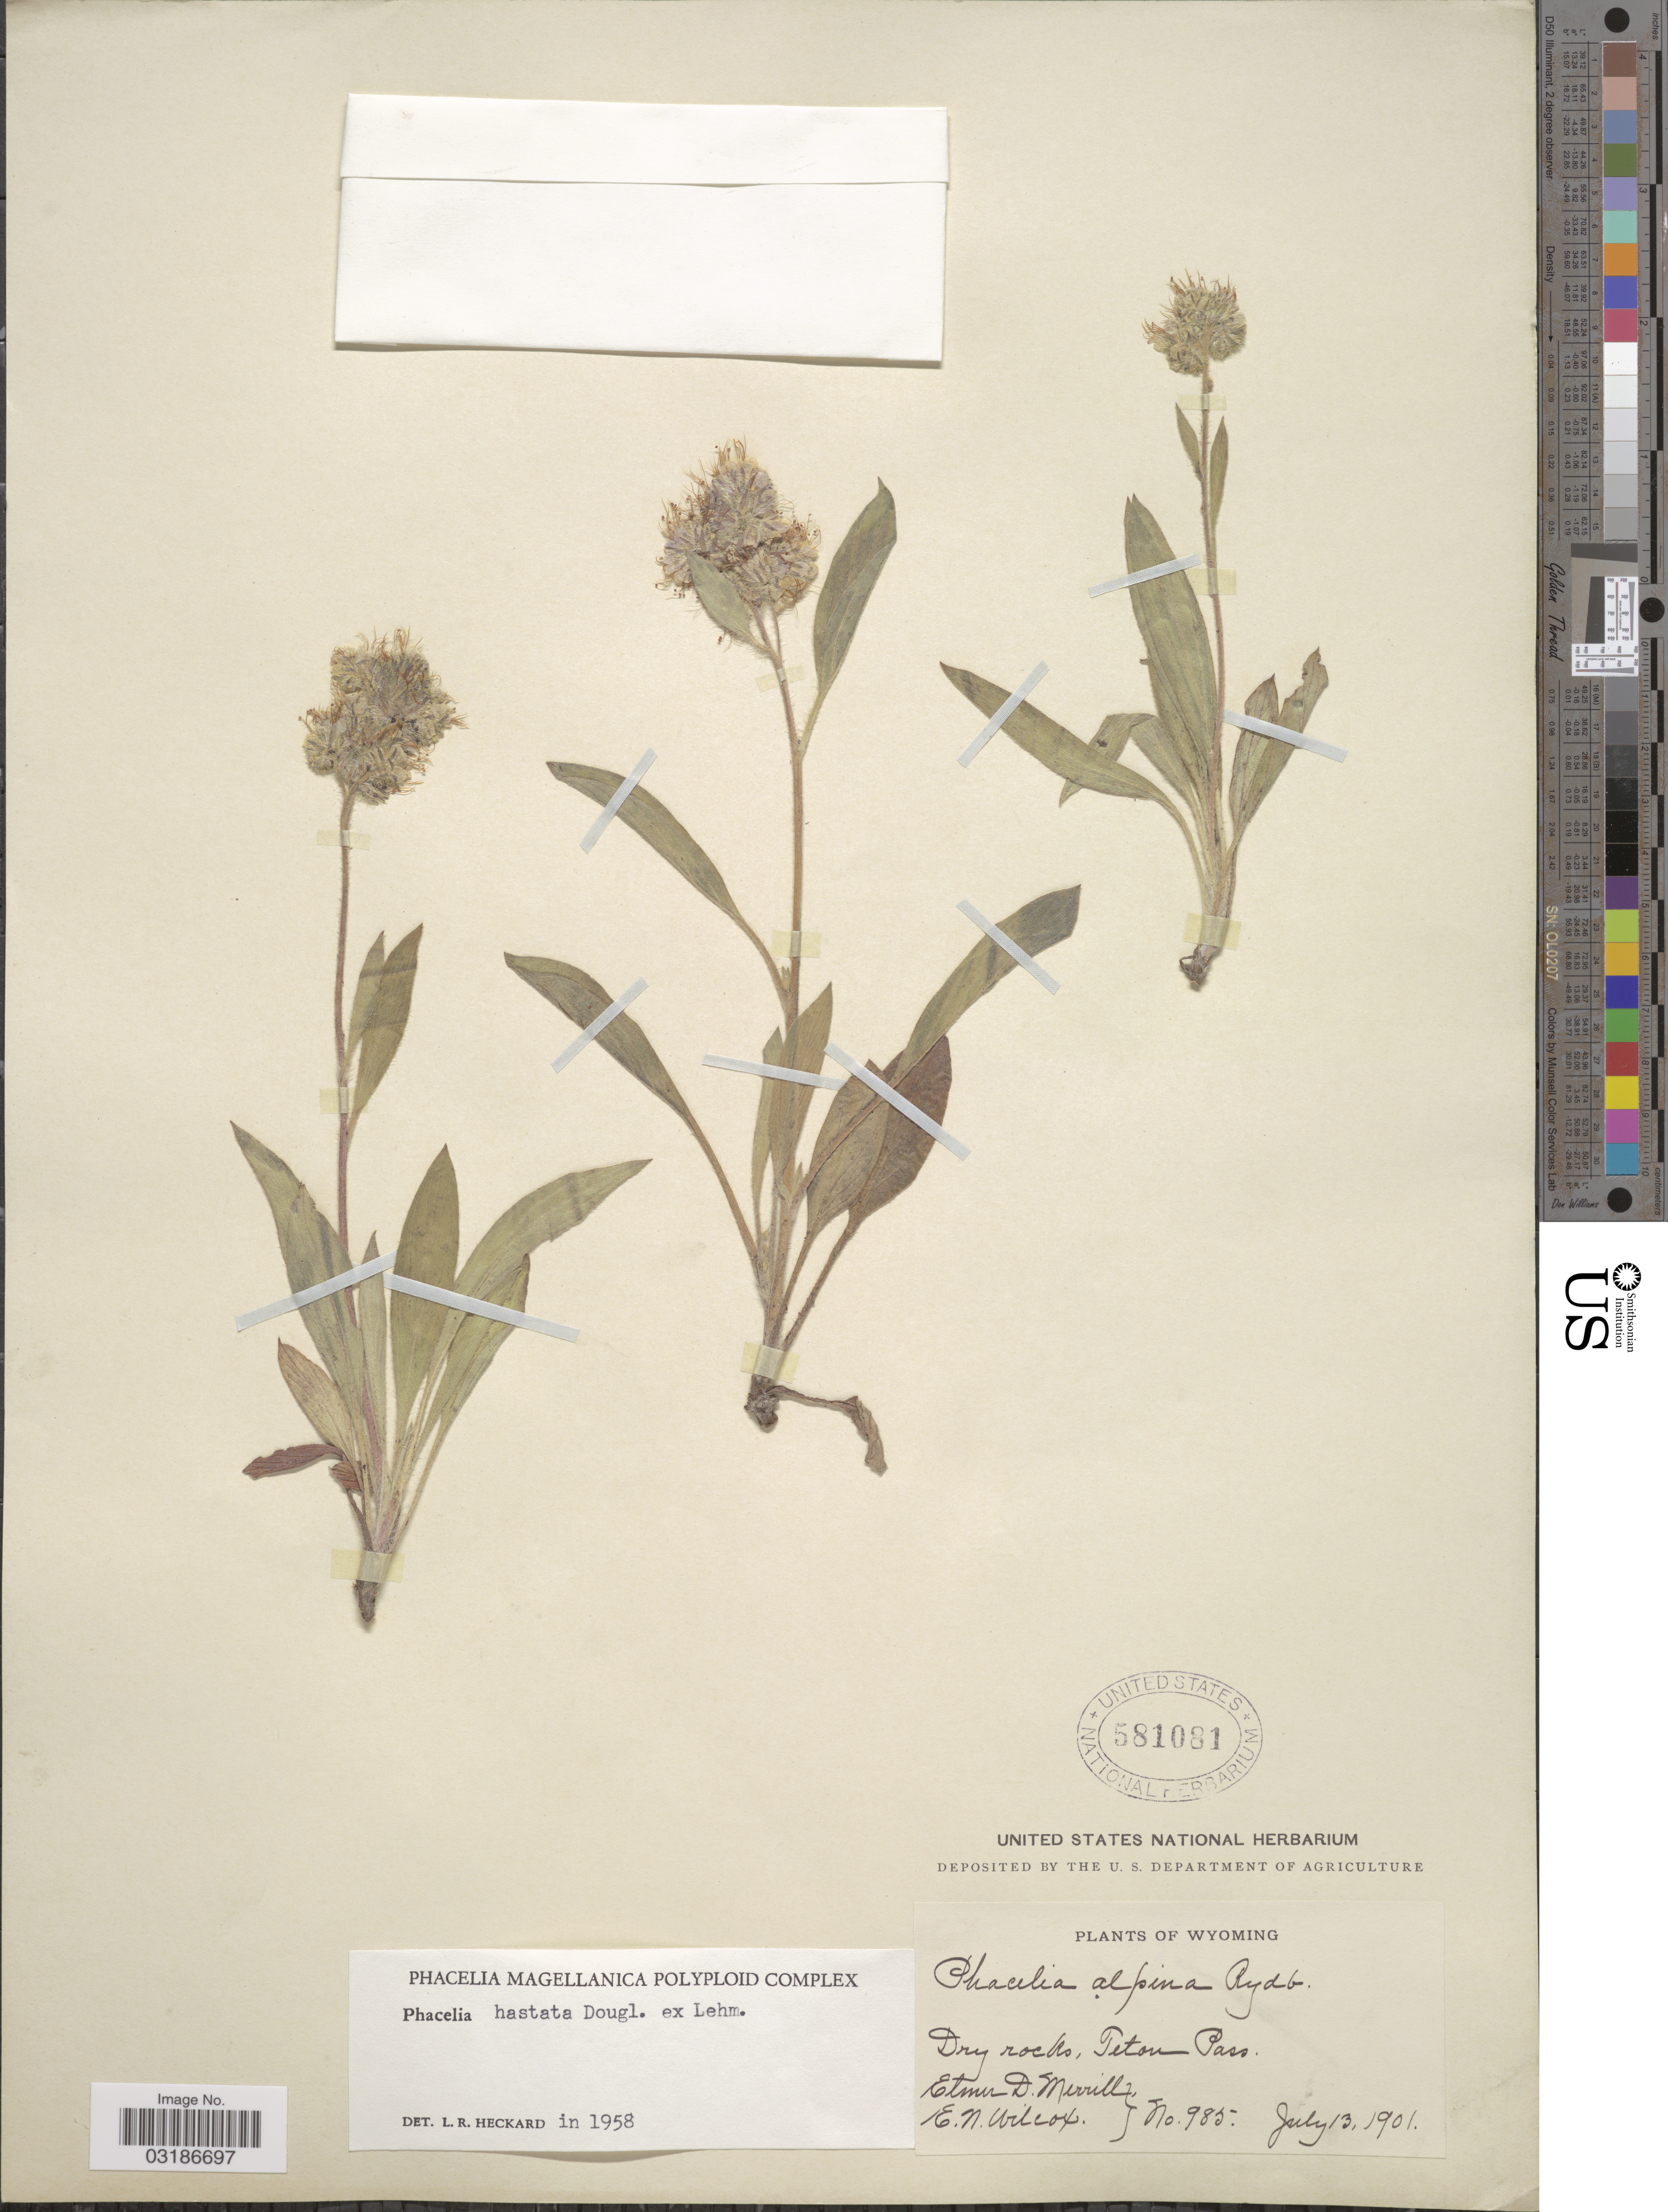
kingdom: Plantae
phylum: Tracheophyta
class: Magnoliopsida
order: Boraginales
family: Hydrophyllaceae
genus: Phacelia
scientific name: Phacelia hastata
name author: Douglas ex Lehm.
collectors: E. D. Merrill & E. Wilcox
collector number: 985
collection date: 1901-07-13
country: United States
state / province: Wyoming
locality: Dry rocks, Teton Pass.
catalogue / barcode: US 581081